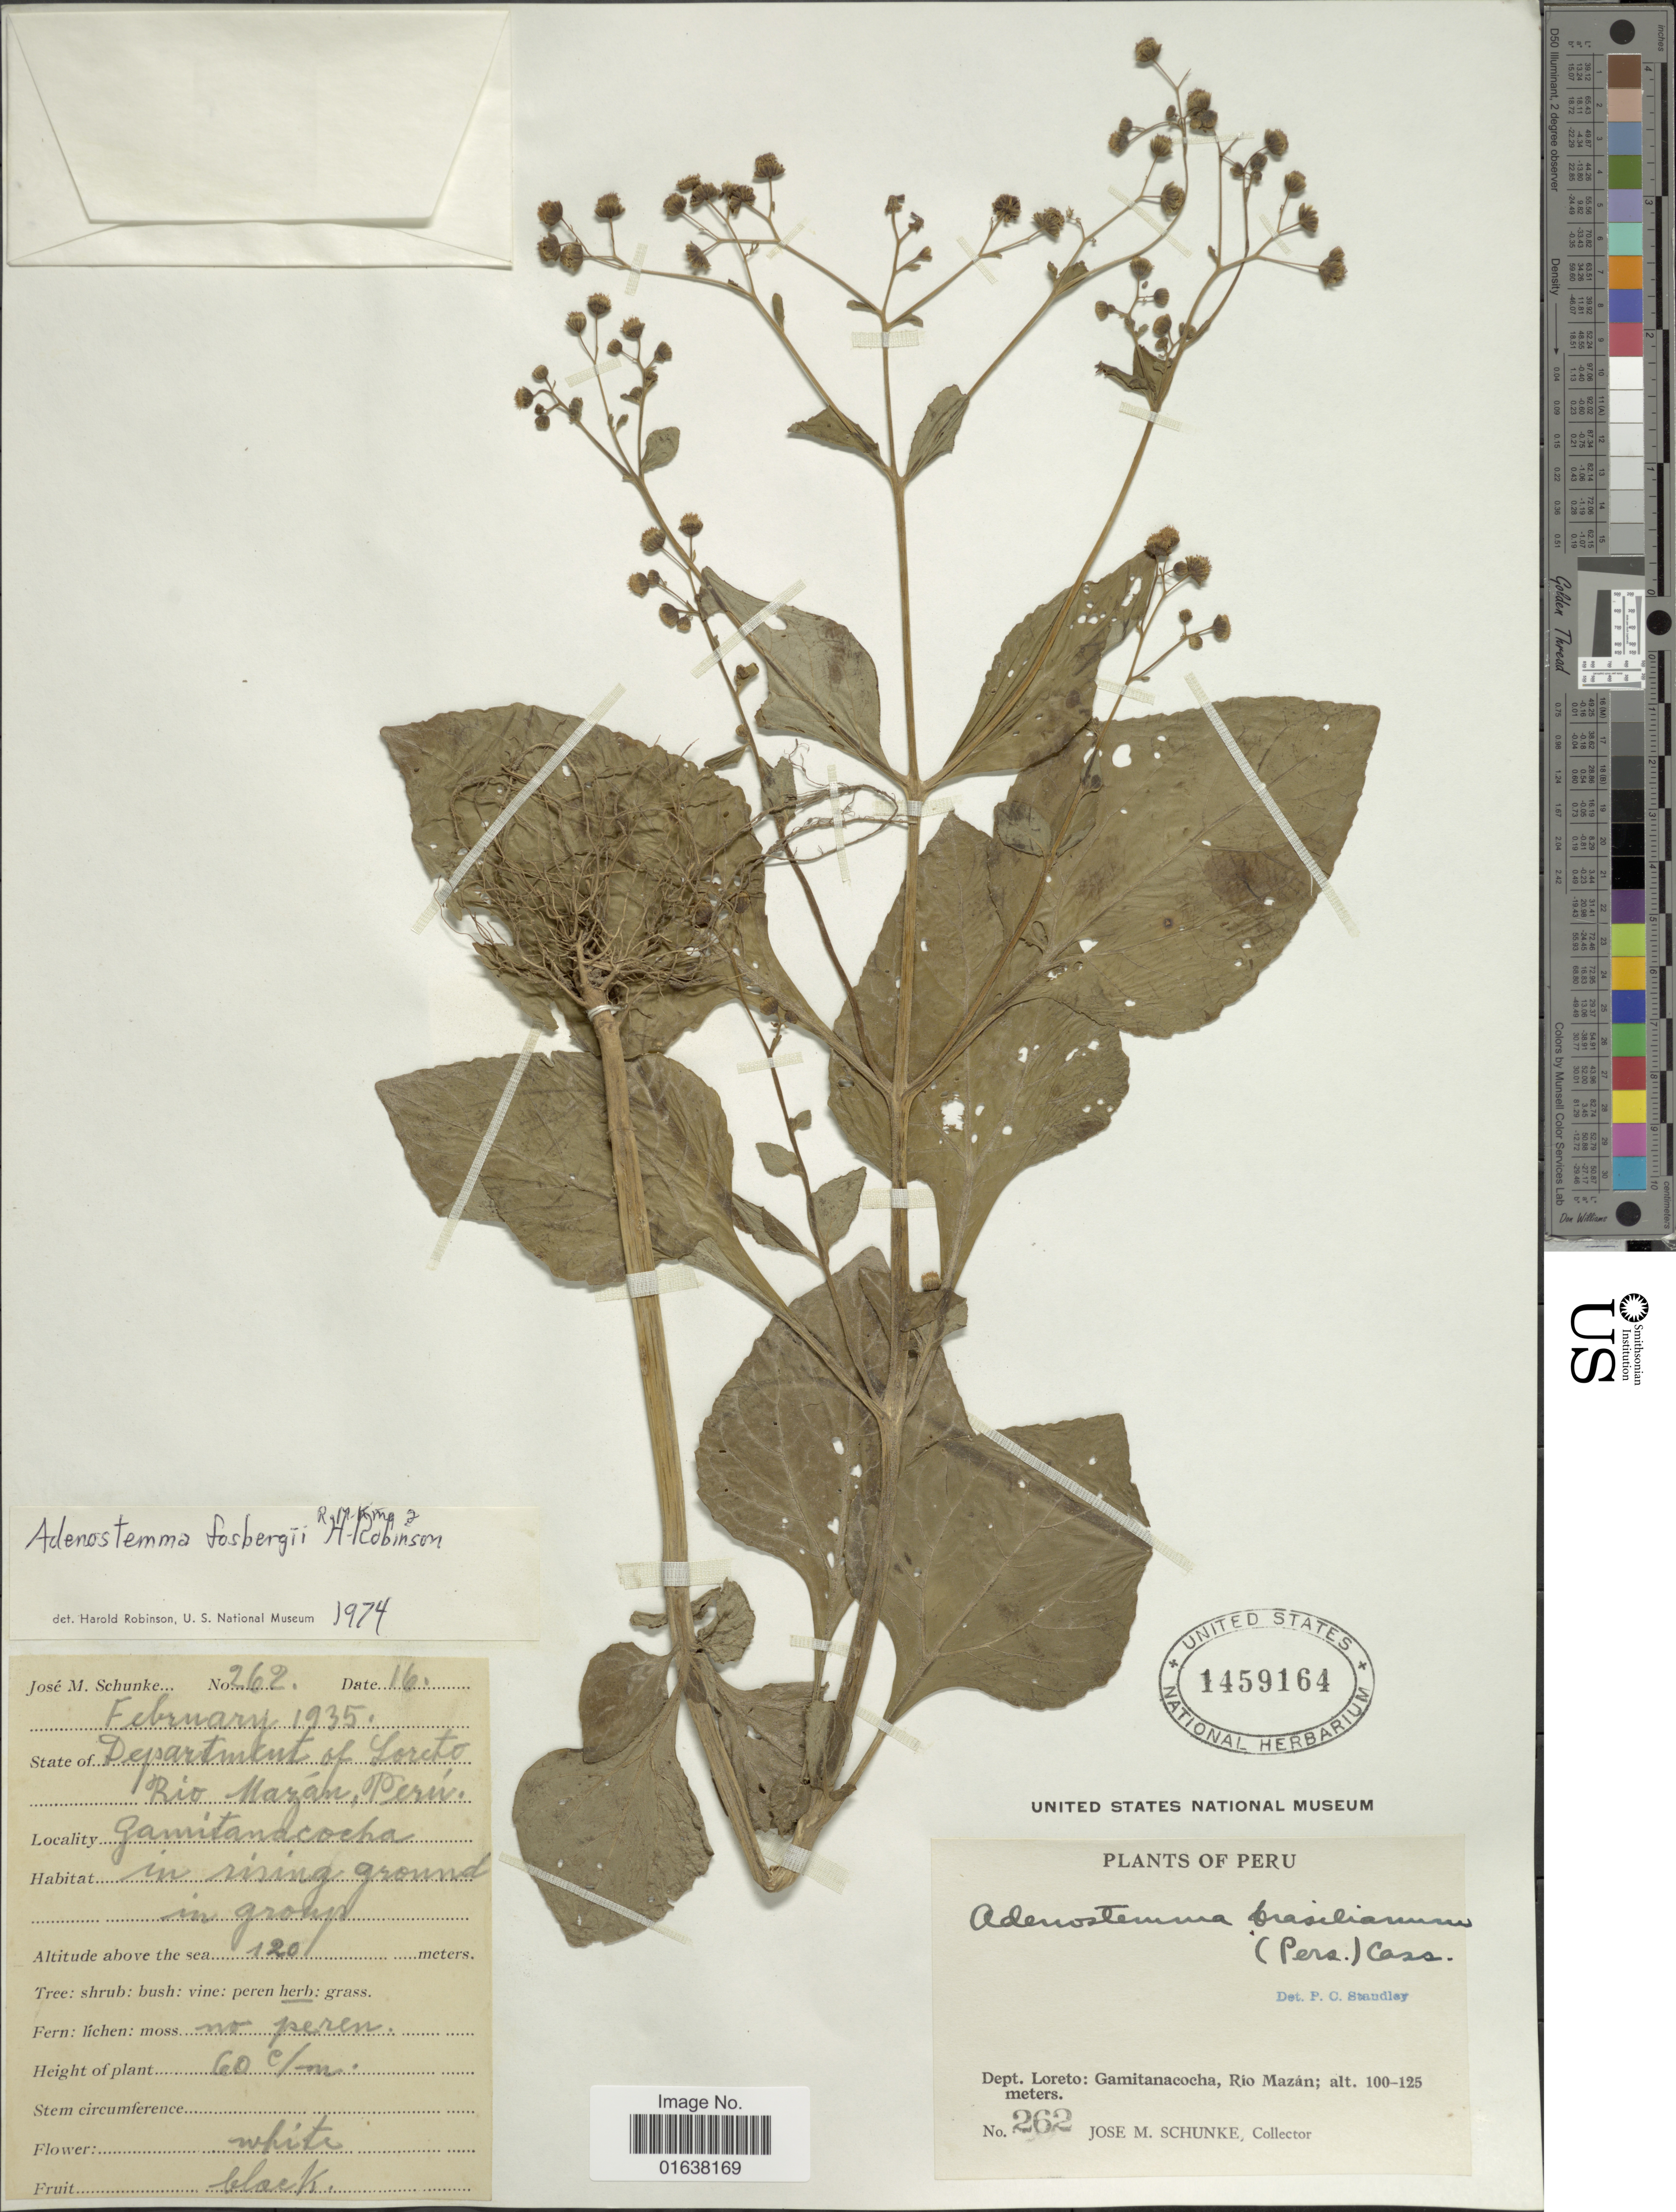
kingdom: Plantae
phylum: Tracheophyta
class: Magnoliopsida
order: Asterales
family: Asteraceae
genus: Adenostemma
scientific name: Adenostemma fosbergii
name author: R.M. King & H. Rob.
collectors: J. M. Schunke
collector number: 262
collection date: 1935-02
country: Peru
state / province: Loreto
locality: Gamitanacocha, Rio Mazan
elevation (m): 120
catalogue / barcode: US 1459164